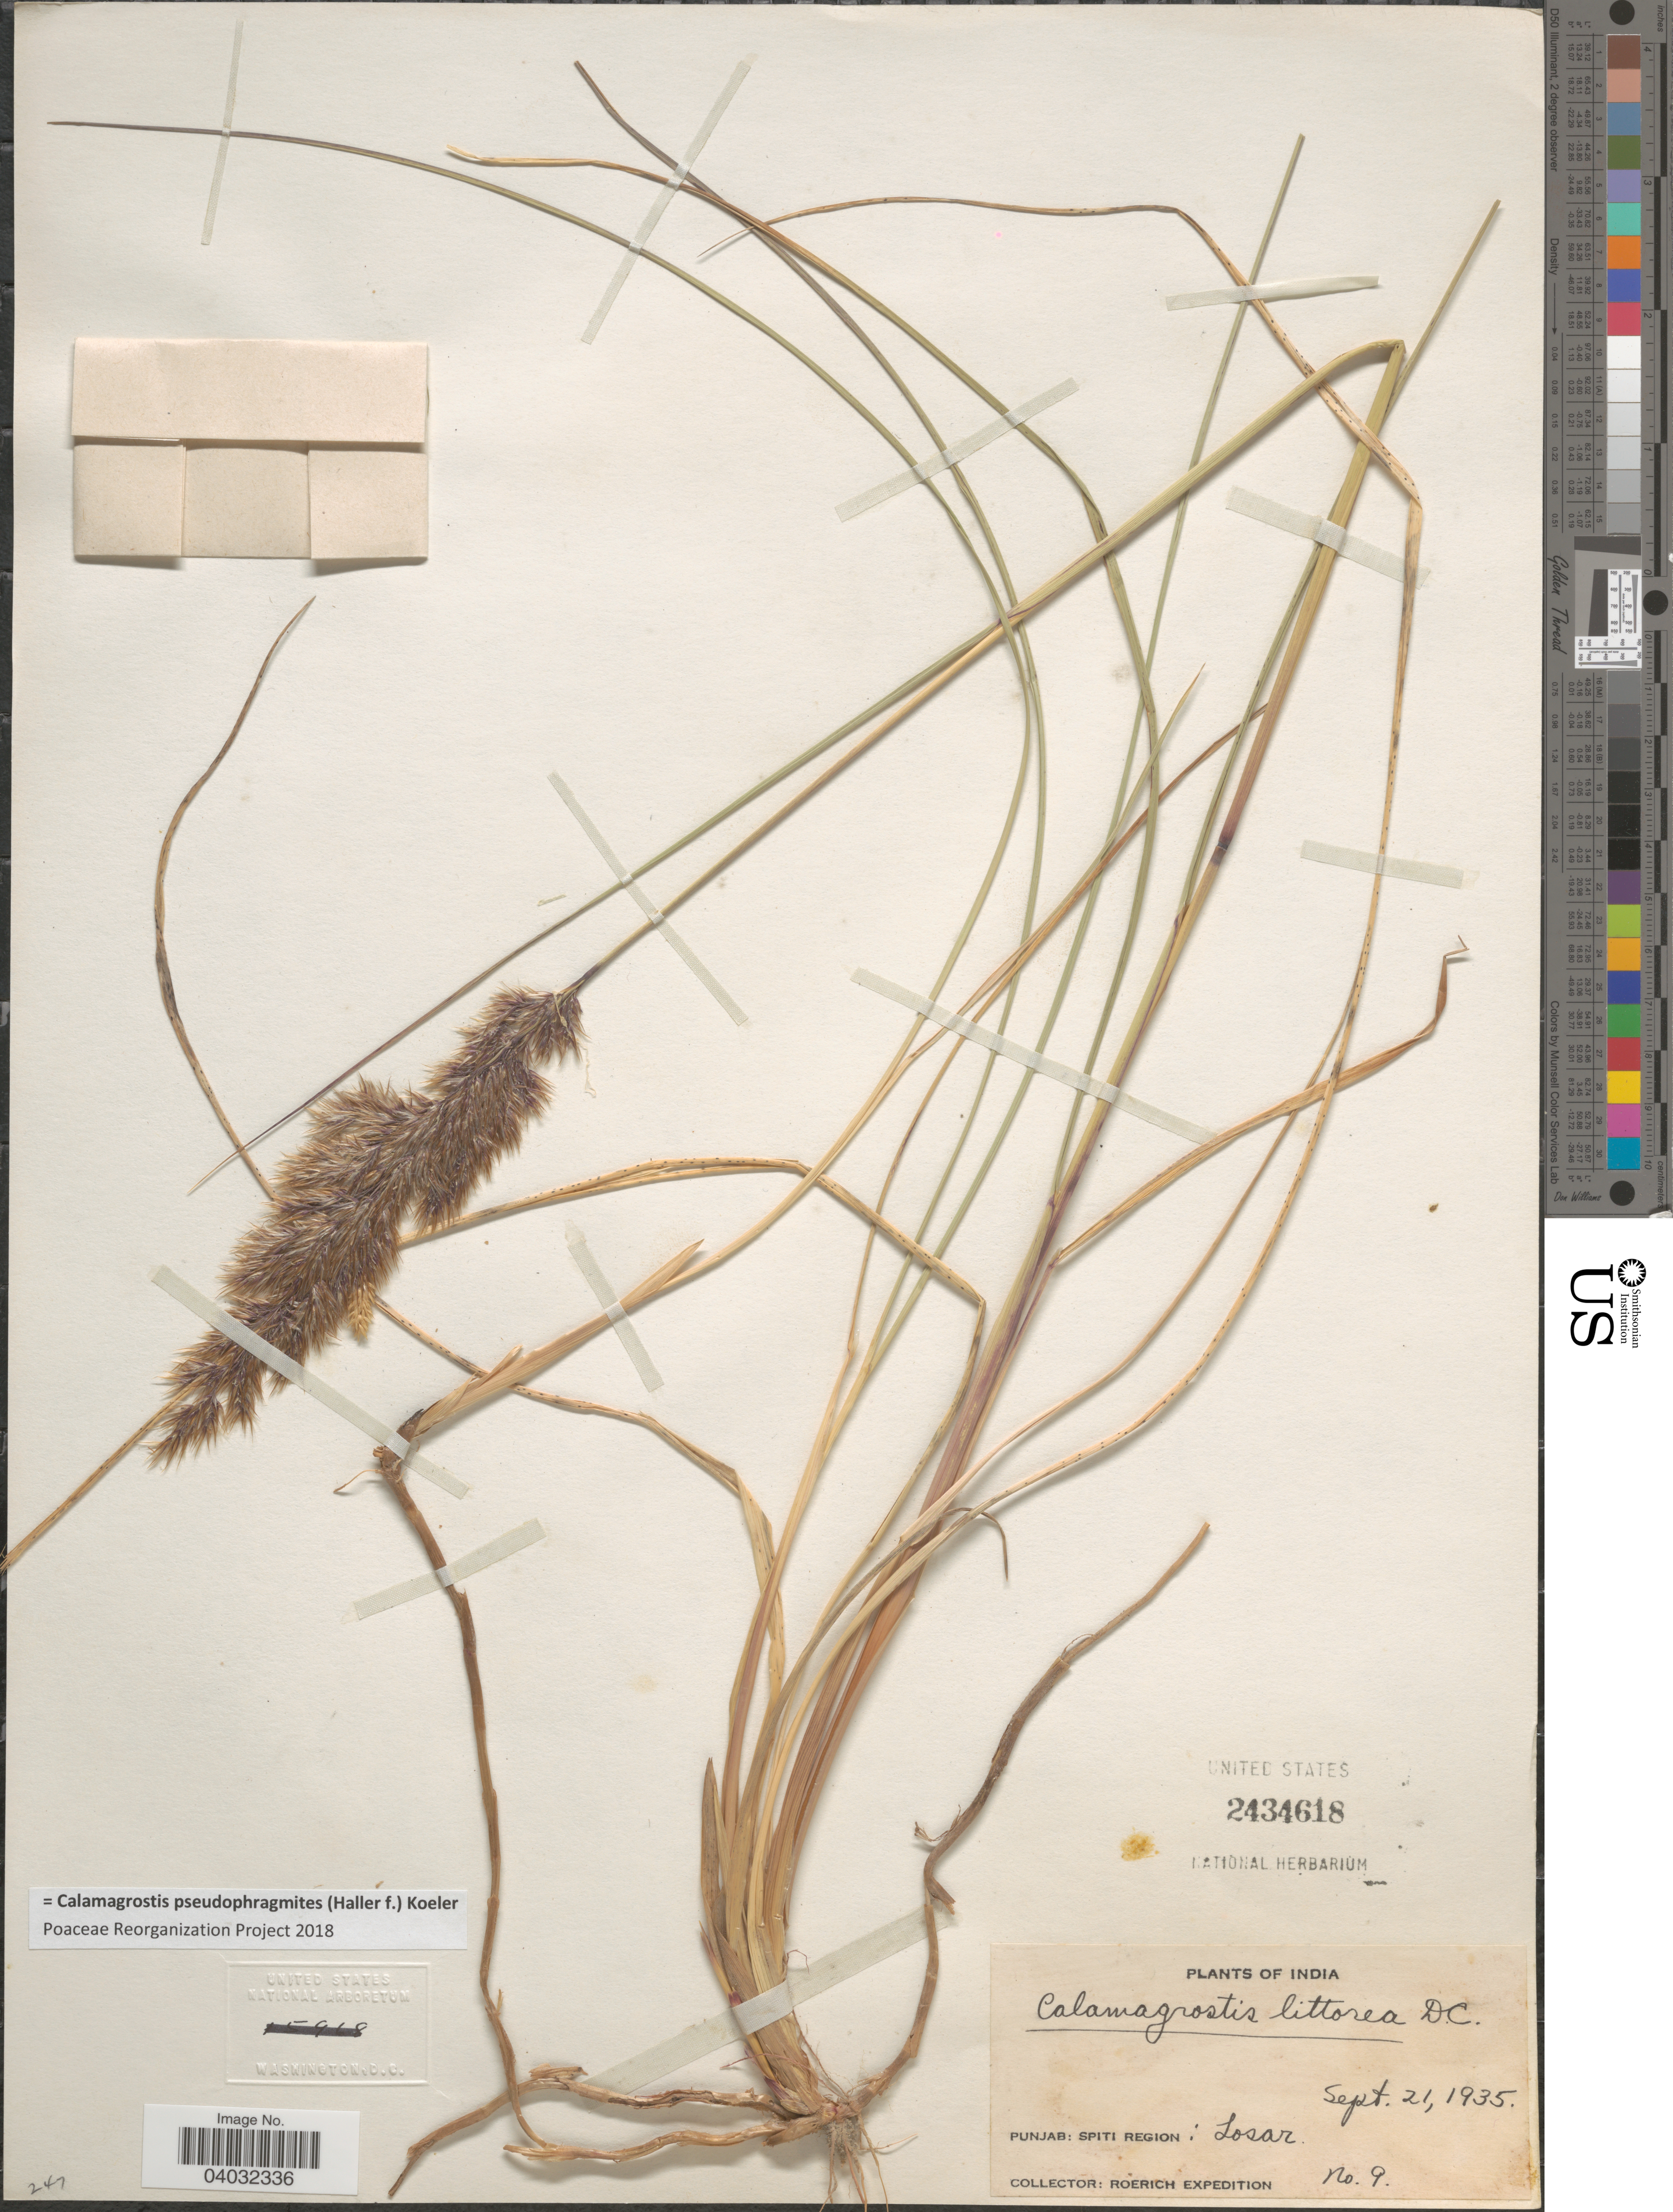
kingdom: Plantae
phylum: Tracheophyta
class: Liliopsida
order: Poales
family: Poaceae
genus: Calamagrostis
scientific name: Calamagrostis pseudophragmites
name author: (Haller f.) Koeler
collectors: Roerich Expedition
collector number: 9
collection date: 1935-09-21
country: India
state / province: Punjab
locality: Spiti Region: Losar.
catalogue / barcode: US 2434618